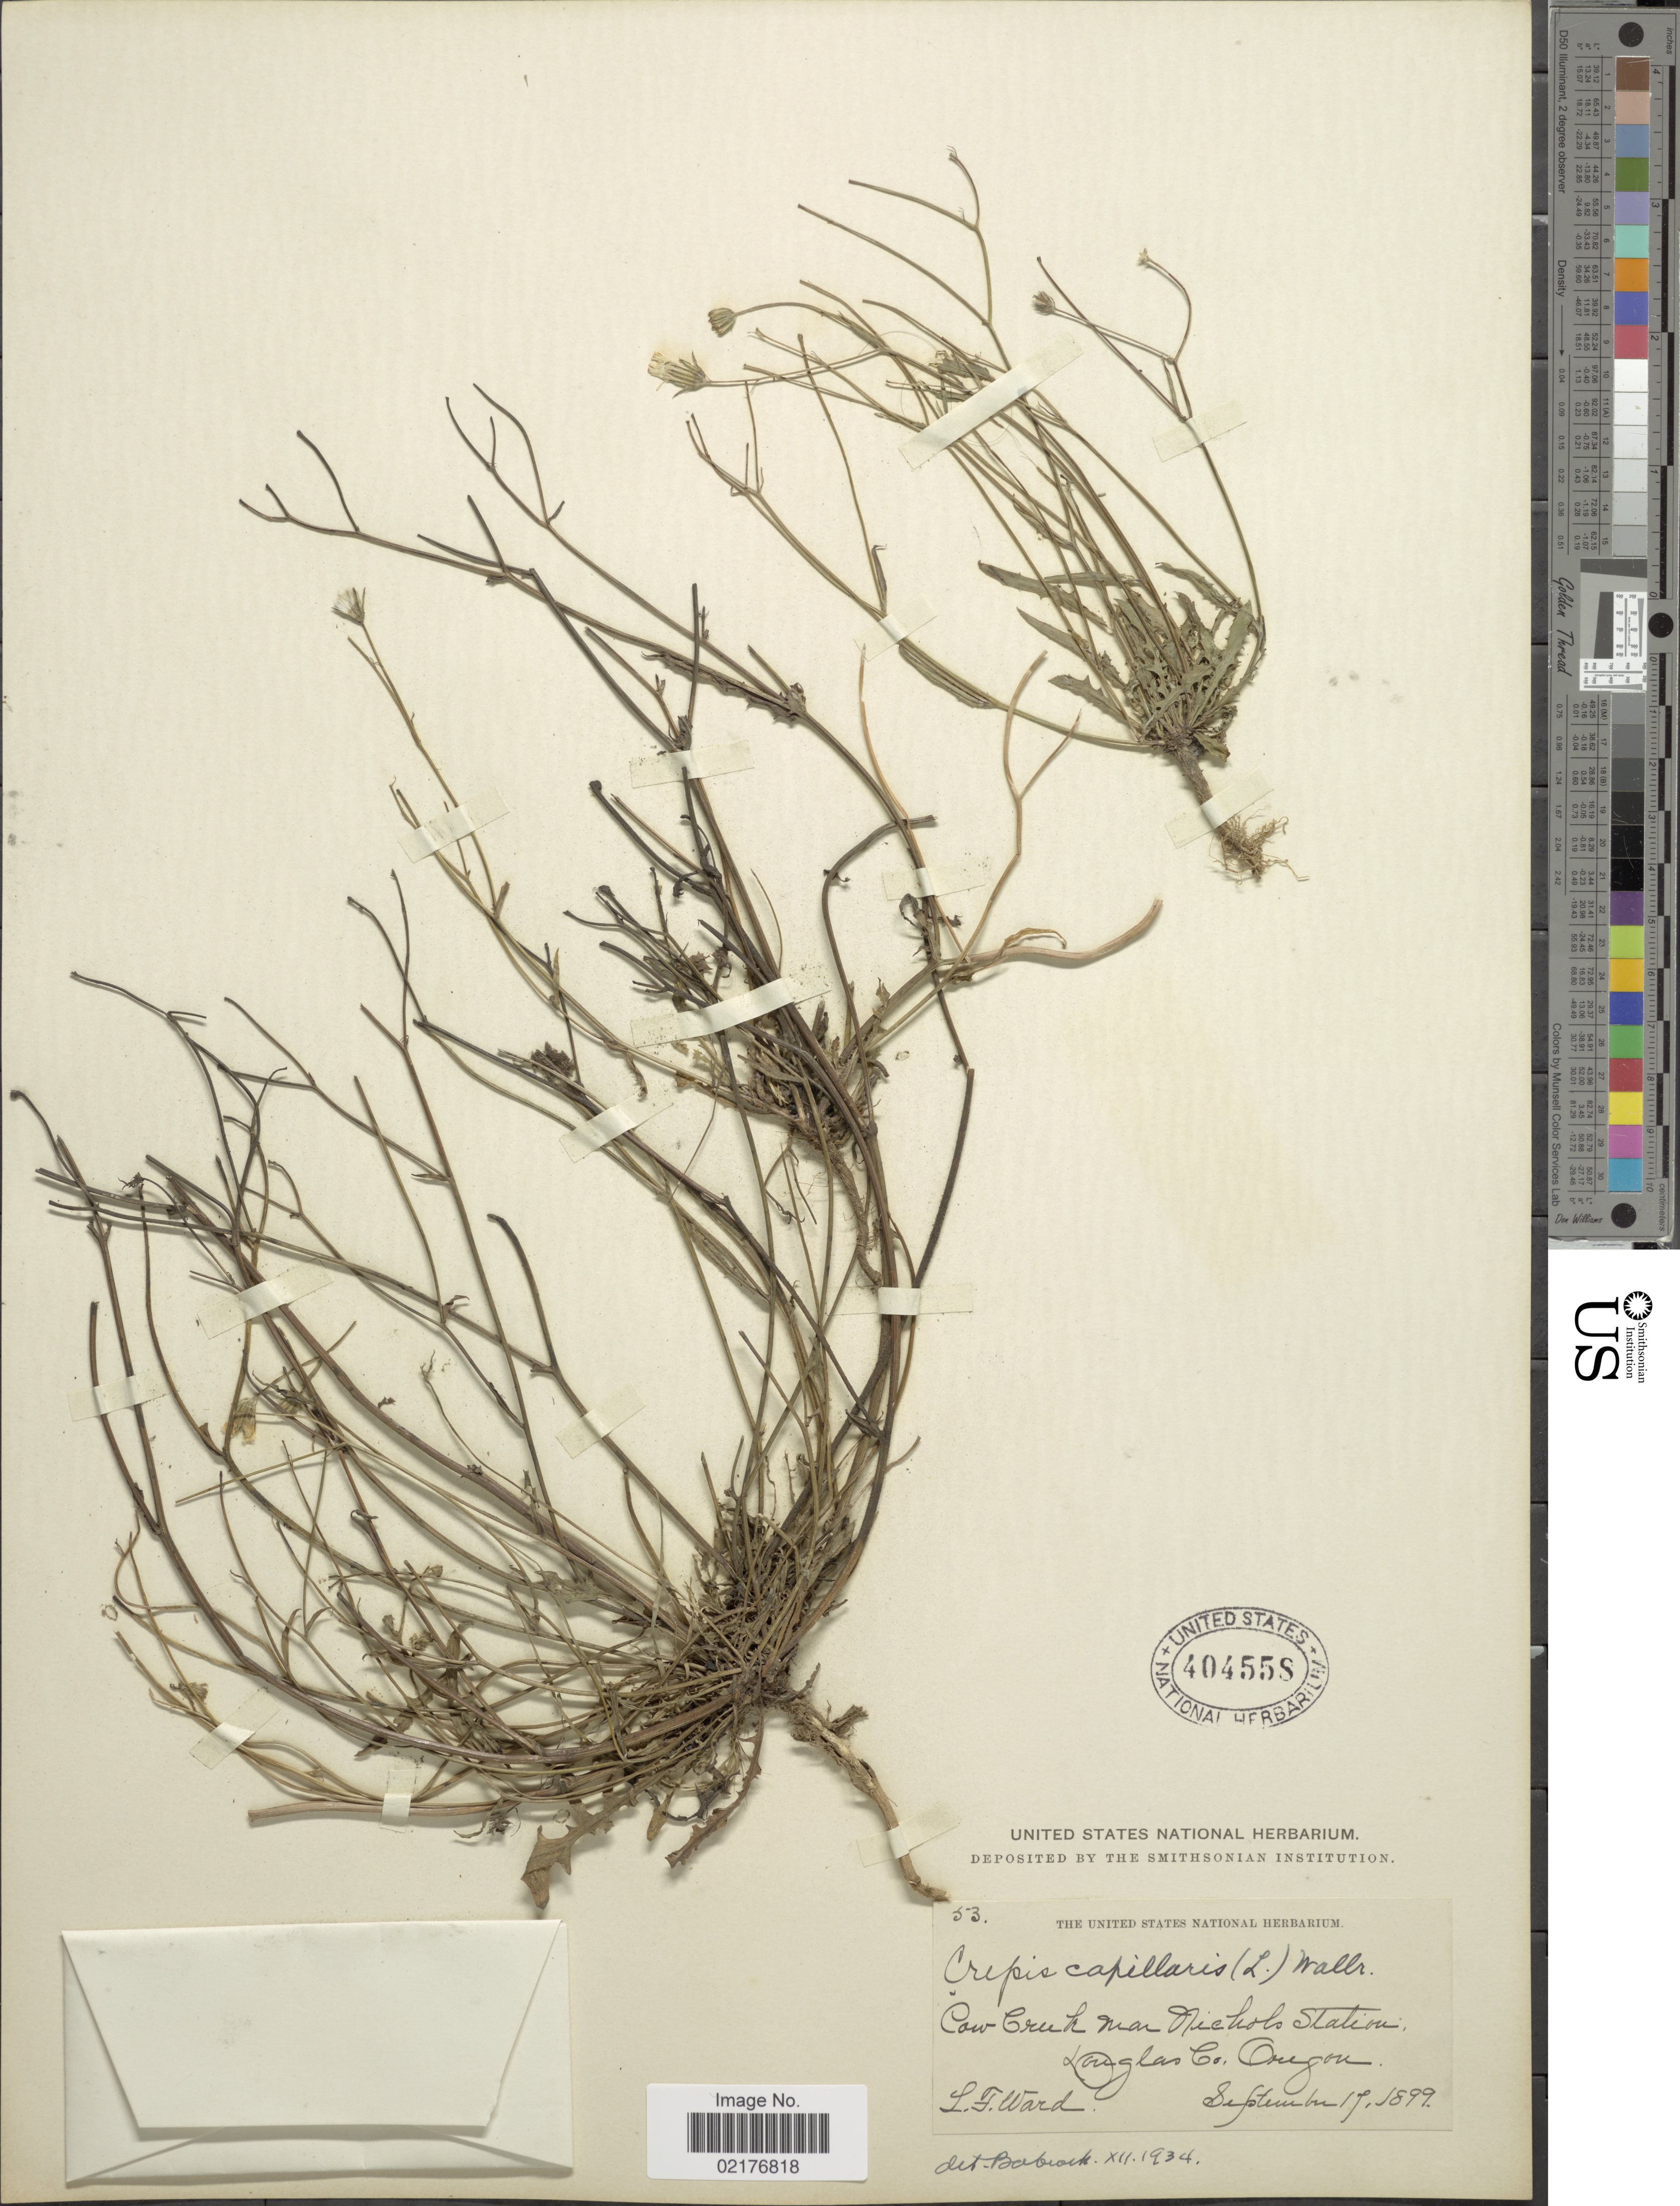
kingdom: Plantae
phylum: Tracheophyta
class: Magnoliopsida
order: Asterales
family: Asteraceae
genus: Crepis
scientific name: Crepis capillaris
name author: (L.) Wallr.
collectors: L. Ward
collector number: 53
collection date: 1899-09-17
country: United States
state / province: Oregon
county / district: Douglas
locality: Cow Creek near Nichols Station, Douglas Co. Oregon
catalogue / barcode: US 404558